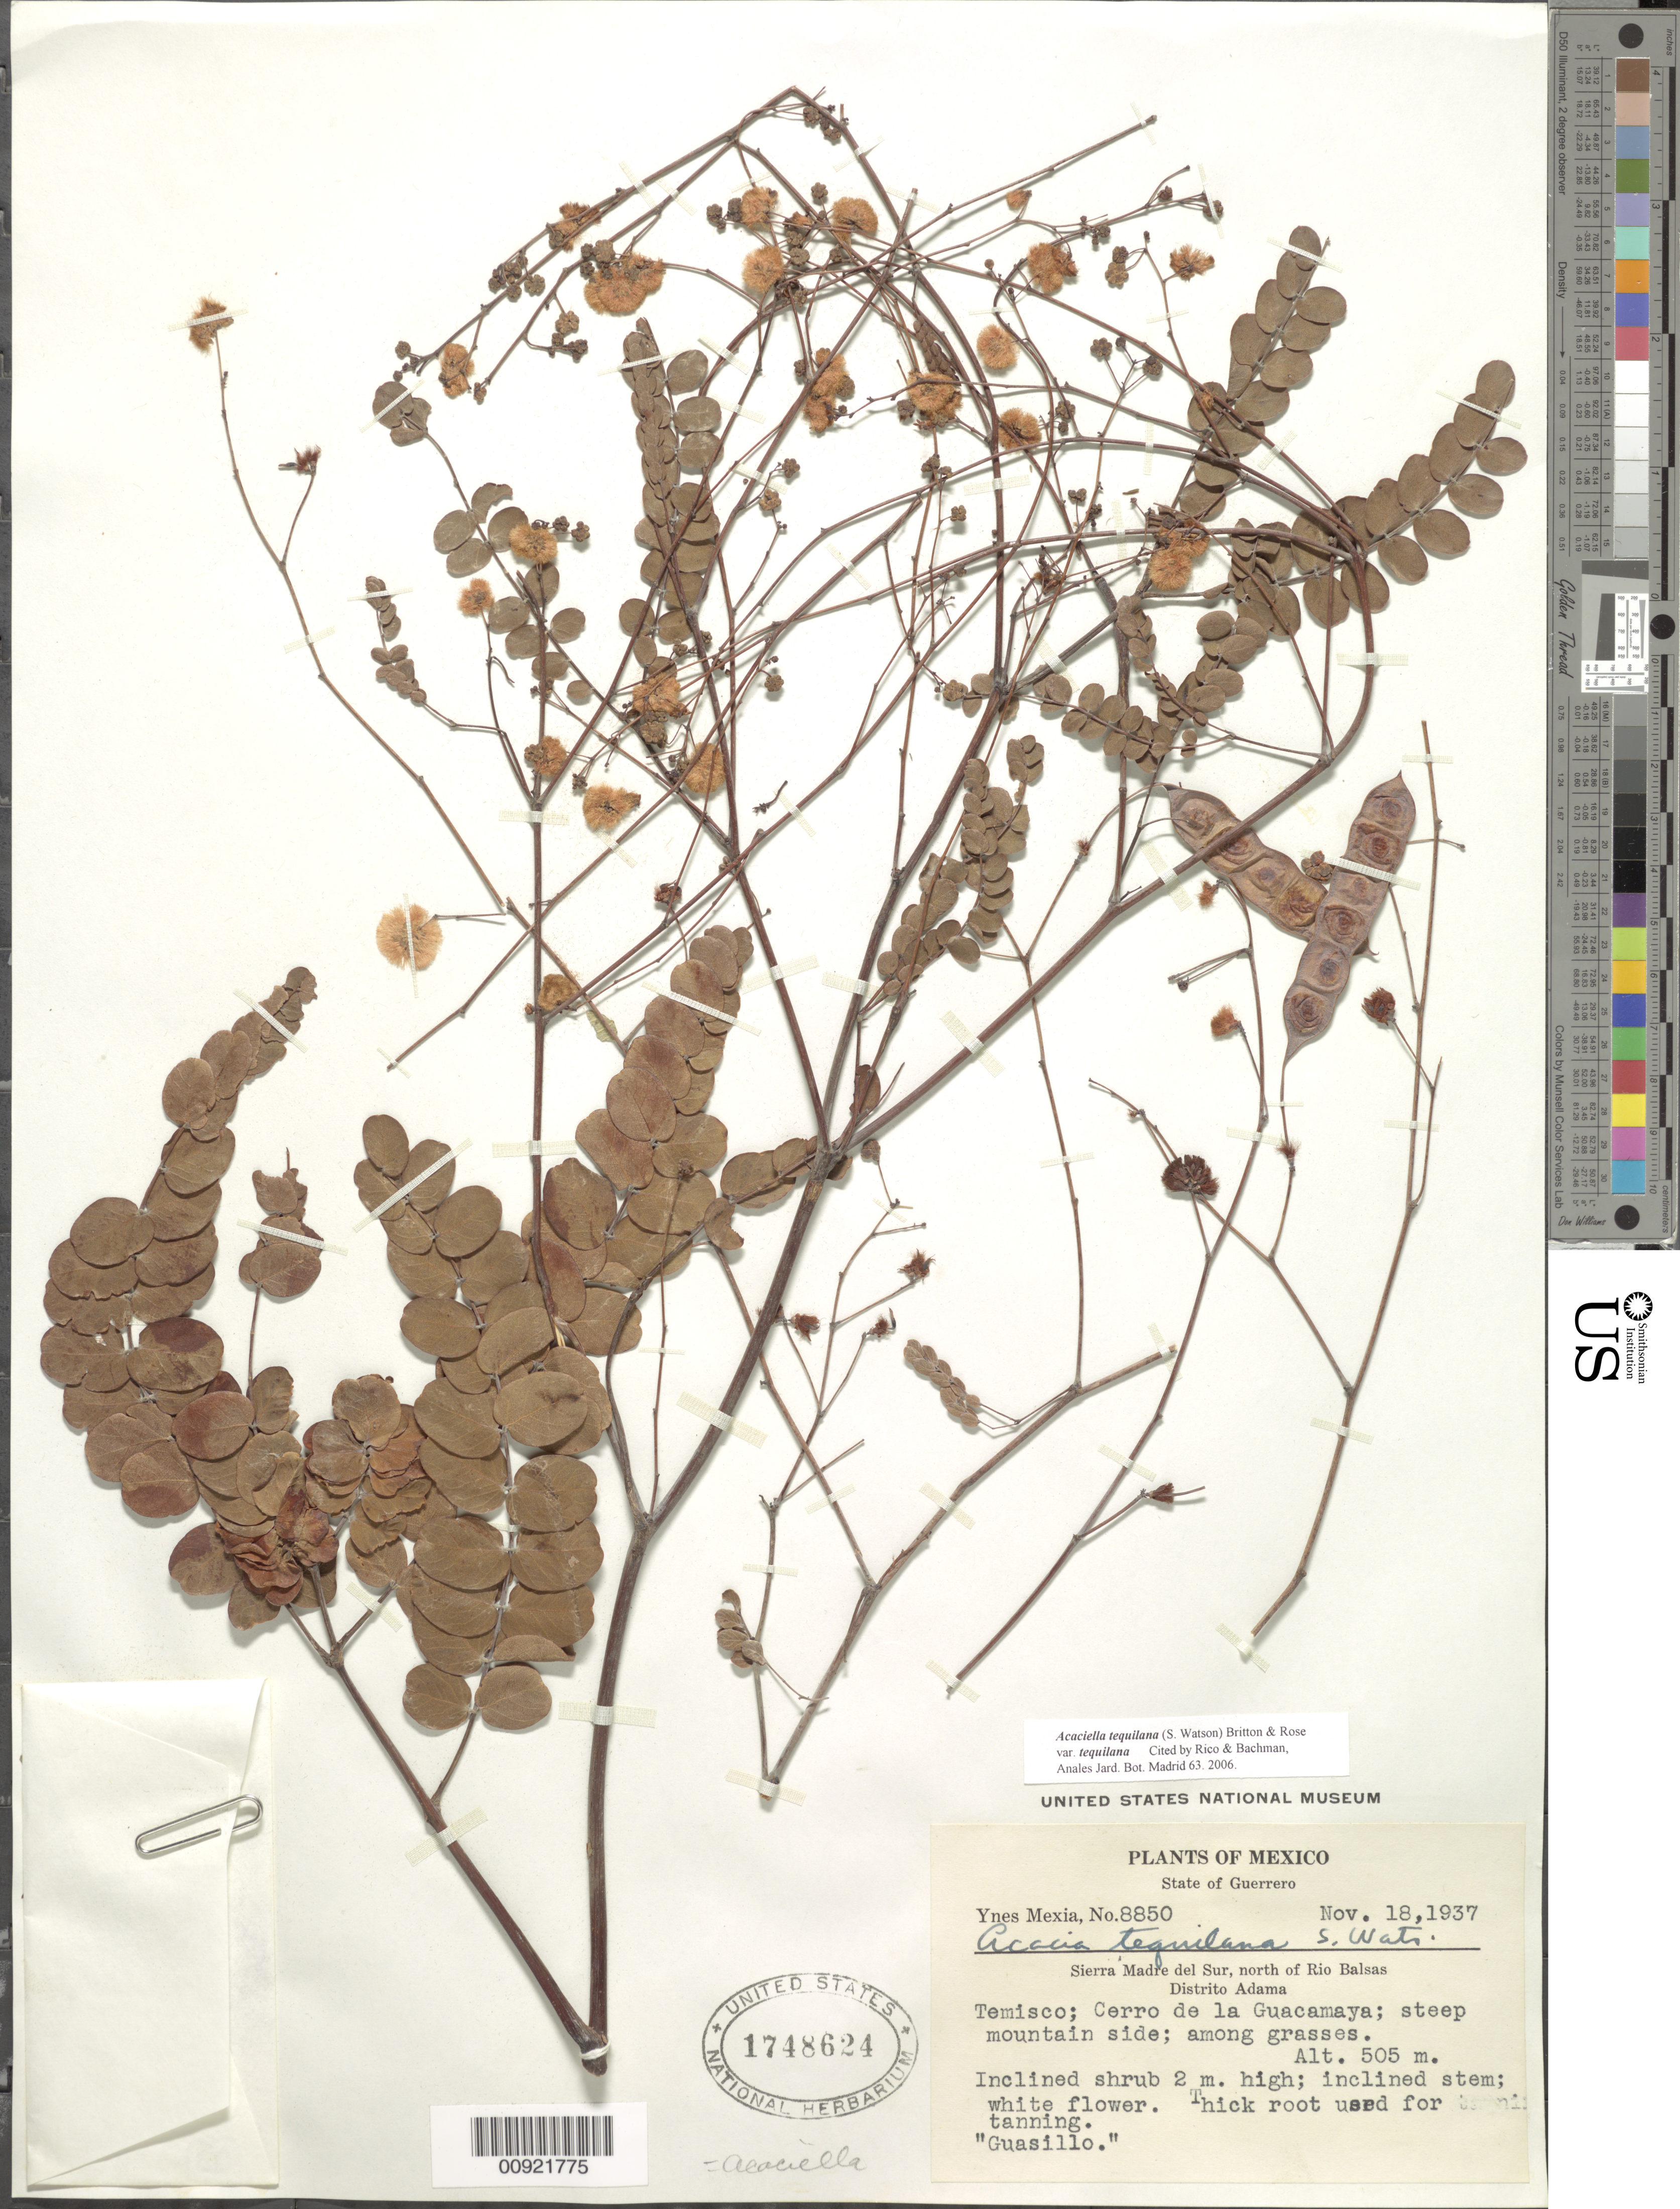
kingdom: Plantae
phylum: Tracheophyta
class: Magnoliopsida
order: Fabales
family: Fabaceae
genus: Acaciella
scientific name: Acaciella tequilana var. tequilana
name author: (S. Watson) Britton & Rose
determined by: Rico, L.; Bachman, --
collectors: Y. Mexia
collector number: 8850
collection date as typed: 18 Nov 1937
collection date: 1937-11-18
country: Mexico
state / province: Guerrero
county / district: Adama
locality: Temisco; Cerro de la Guacamaya. Sierra Madre del Sur, north of Río Balsas, Distrito Adama, State of Guerrero.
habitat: Steep mountain side; among grasses.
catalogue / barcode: US 1748624